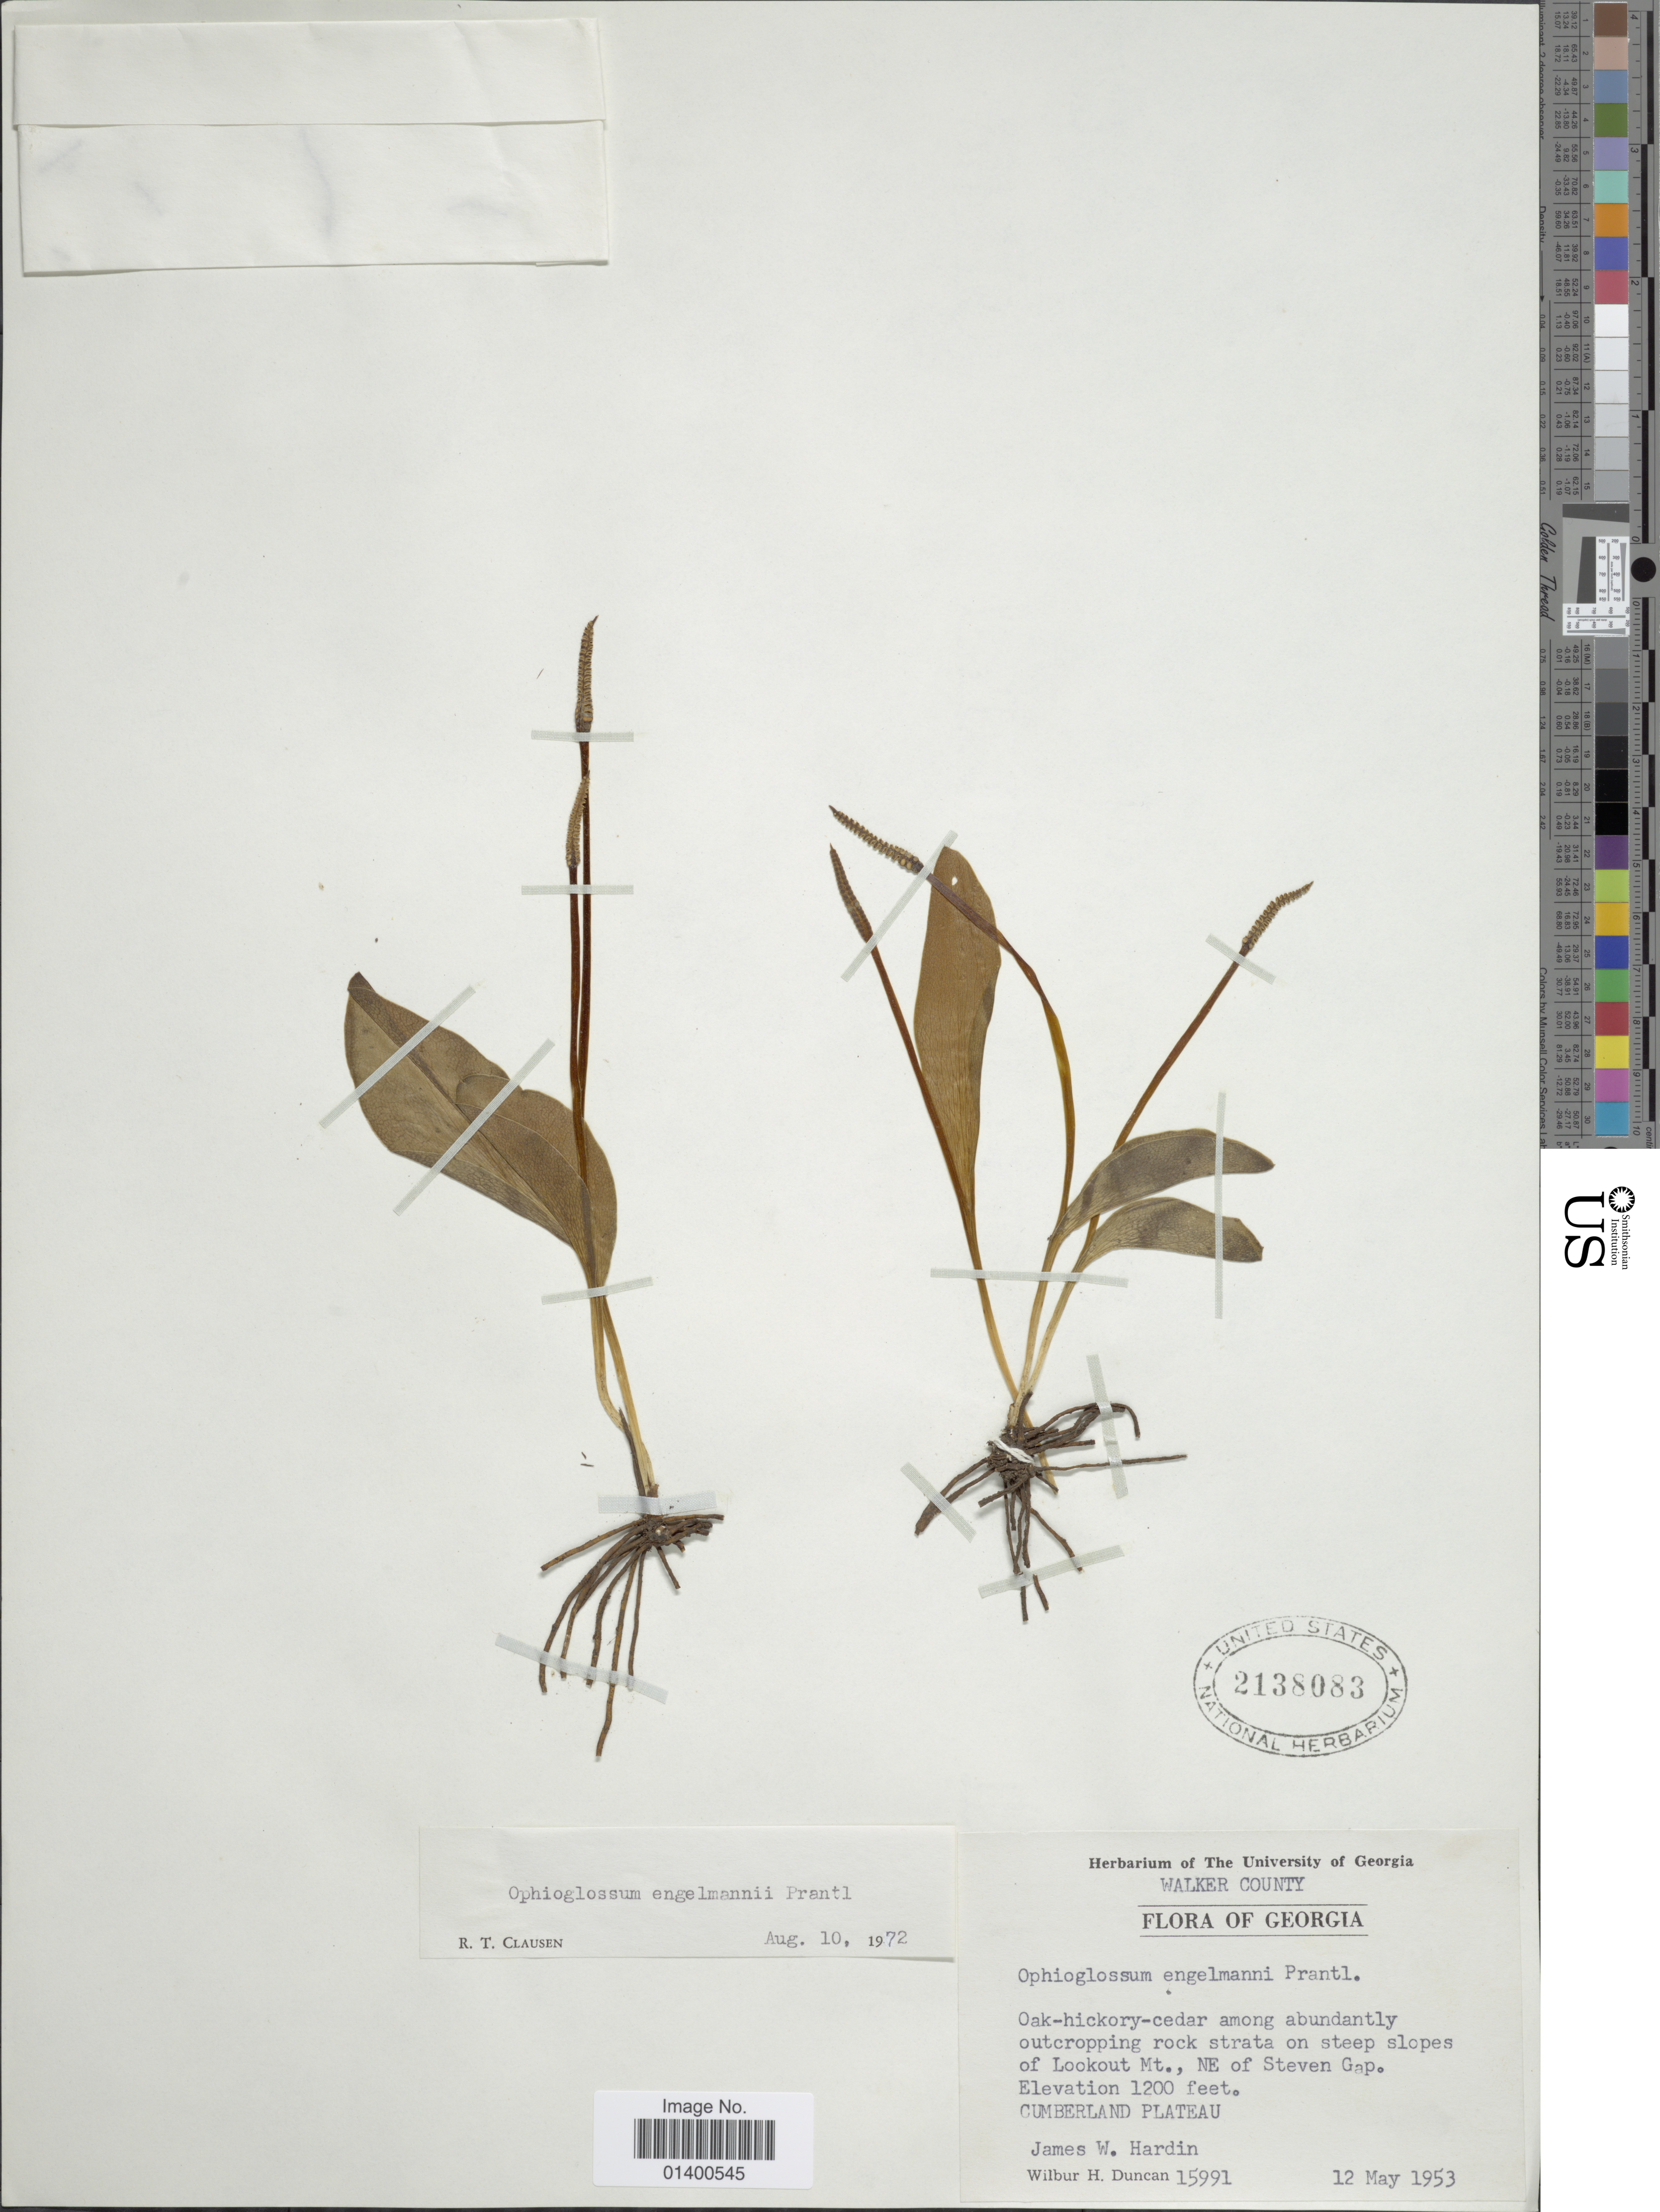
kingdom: Plantae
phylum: Tracheophyta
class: Polypodiopsida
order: Ophioglossales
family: Ophioglossaceae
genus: Ophioglossum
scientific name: Ophioglossum engelmannii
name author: Prantl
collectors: J. W. Hardin & W. H. Duncan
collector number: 15991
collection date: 1953-05-12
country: United States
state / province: Georgia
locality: Walker County, on steep slopes of Lookout mt., NE of Steven Gap, Cumberland Plateau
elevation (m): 366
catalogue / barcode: US 2138083